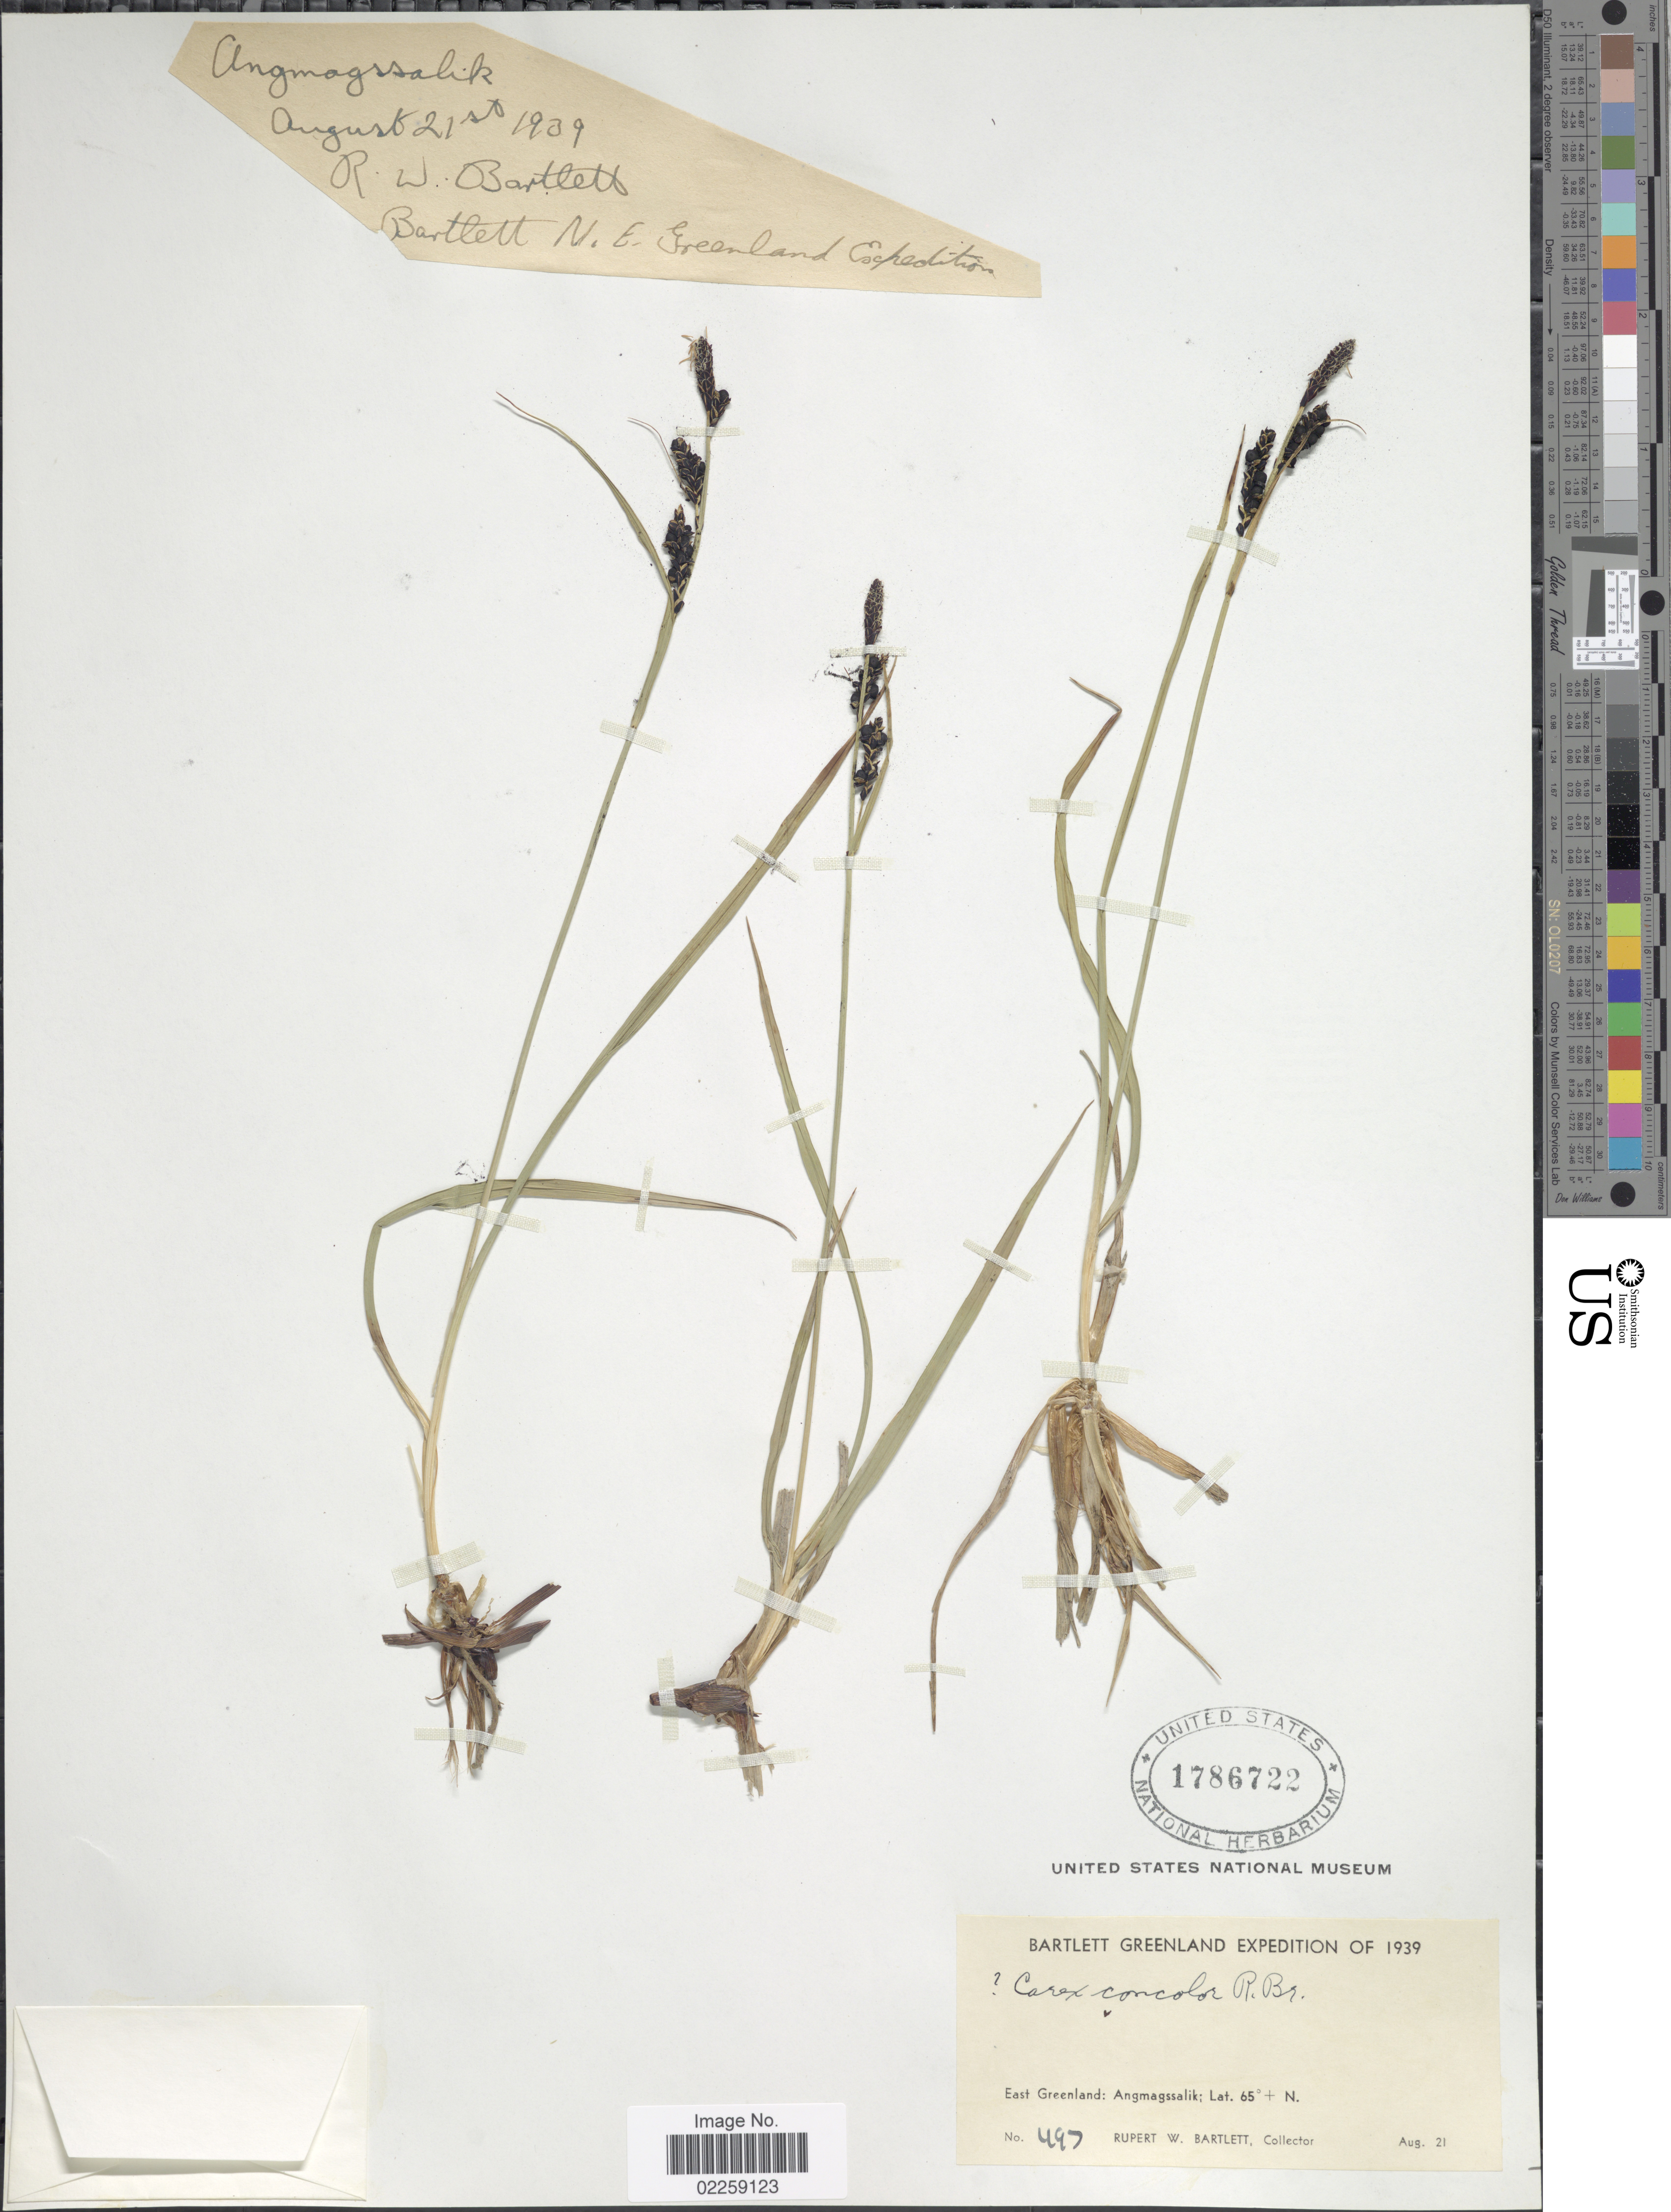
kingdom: Plantae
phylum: Tracheophyta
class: Liliopsida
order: Poales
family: Cyperaceae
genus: Carex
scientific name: Carex bigelowii subsp. bigelowii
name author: Torr. ex Schwein.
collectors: R. W. Bartlett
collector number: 497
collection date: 1939-08-21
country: Greenland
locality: East Greenland: Angmagssalik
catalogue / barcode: US 1786722